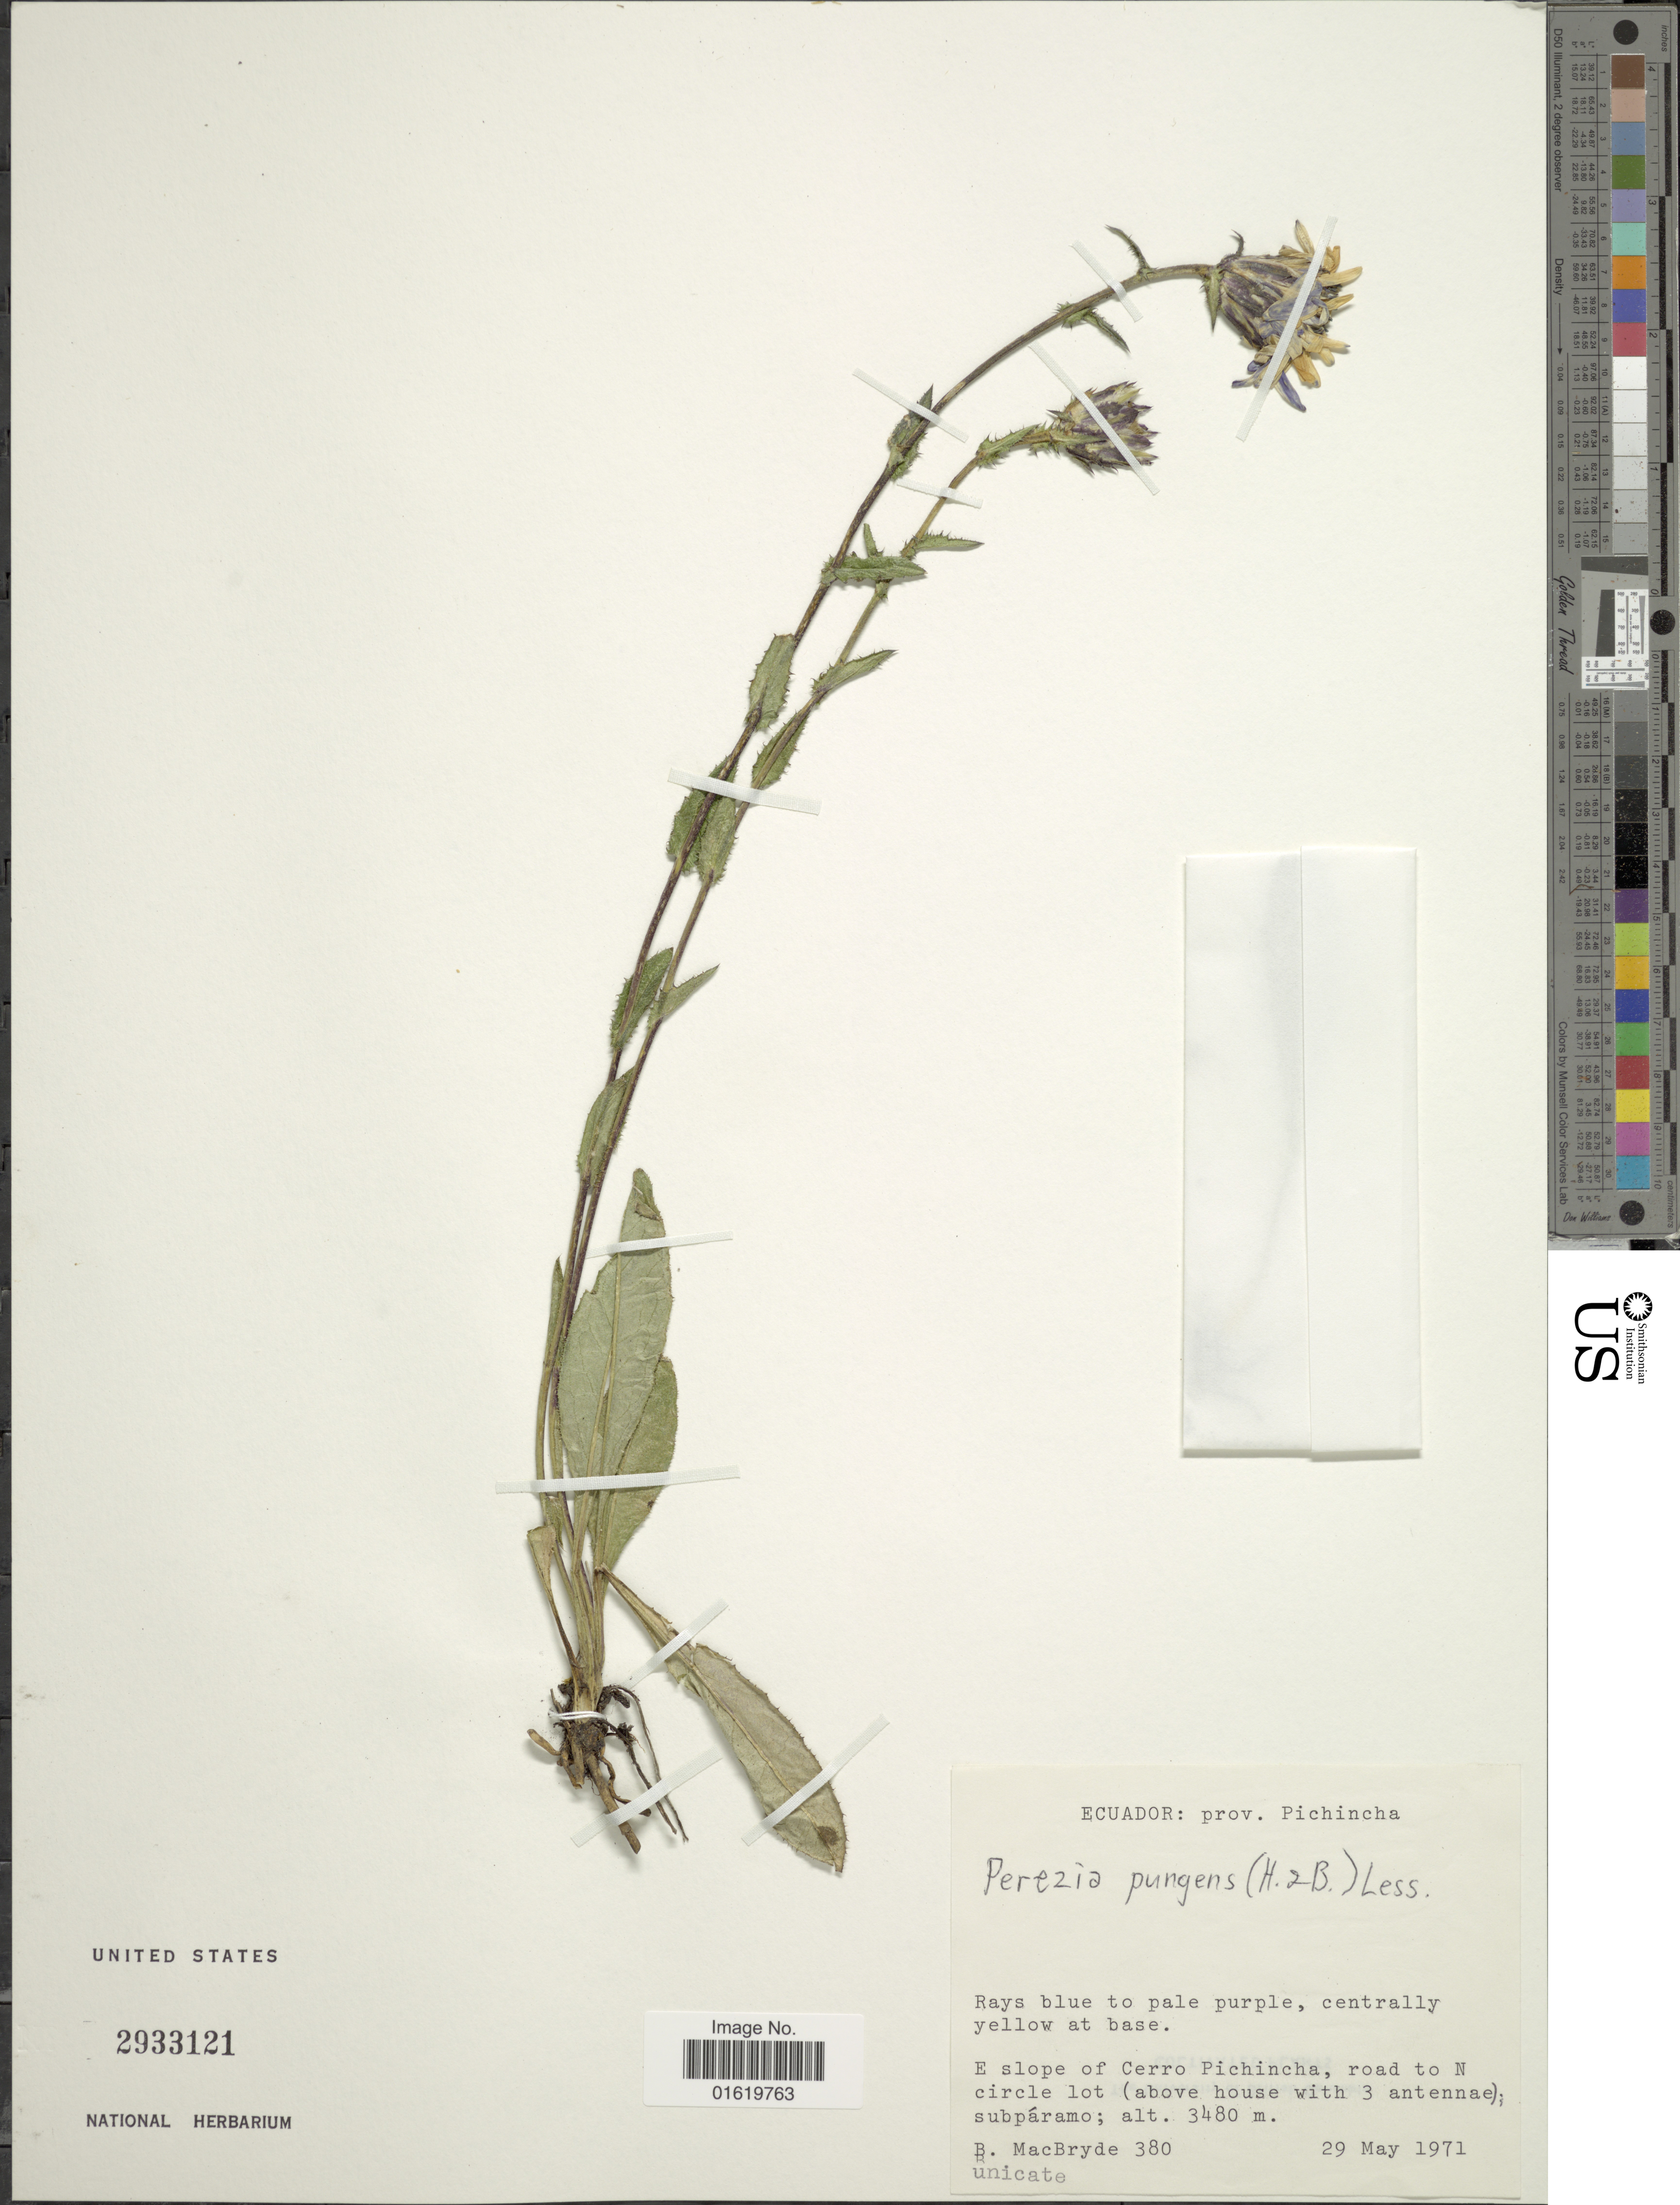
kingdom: Plantae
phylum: Tracheophyta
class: Magnoliopsida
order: Asterales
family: Asteraceae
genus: Perezia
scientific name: Perezia pungens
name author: (Humb. & Bonpl.) Less.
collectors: B. MacBryde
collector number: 380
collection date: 1971-05-29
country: Ecuador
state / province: Pichincha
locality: Prov. Pichincha. E slope of Cerro Pichincha, road to N circle lot.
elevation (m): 3480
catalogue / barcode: US 2933121